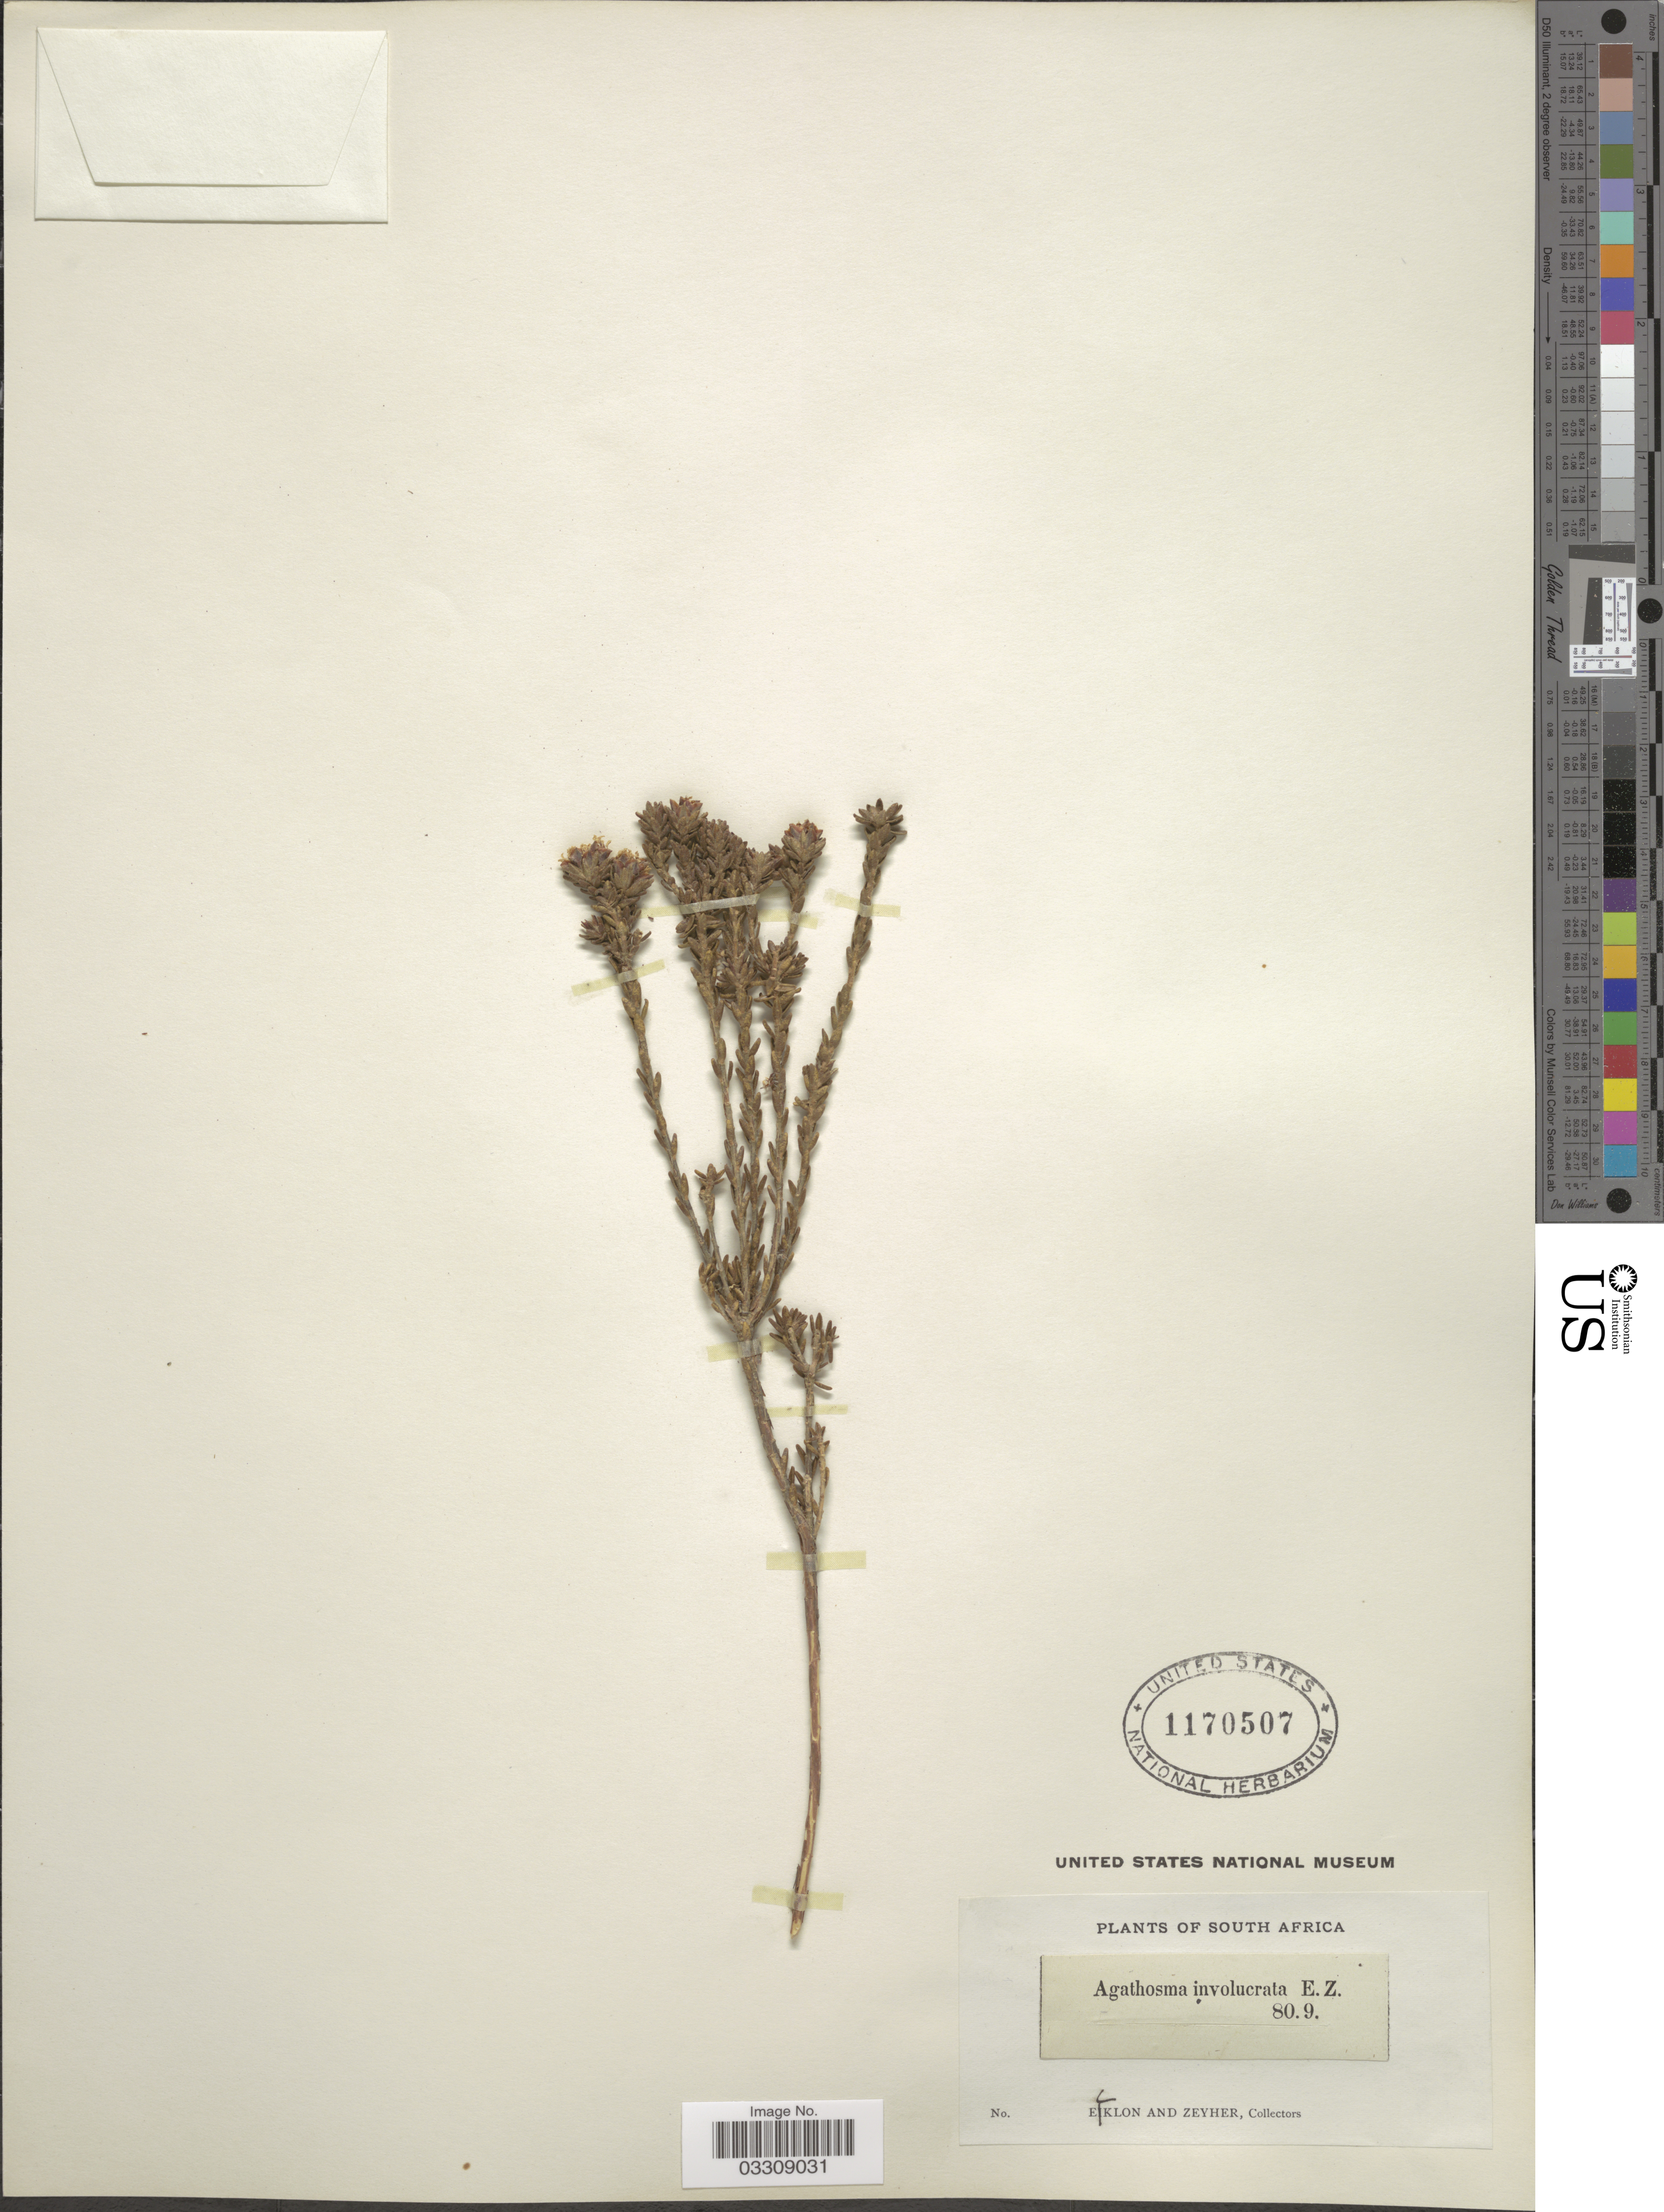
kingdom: Plantae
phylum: Tracheophyta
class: Magnoliopsida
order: Sapindales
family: Rutaceae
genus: Agathosma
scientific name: Agathosma involucrata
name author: Eckl. & Zeyh.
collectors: -. Ecklon & -. Zeyher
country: South Africa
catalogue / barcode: US 1170507